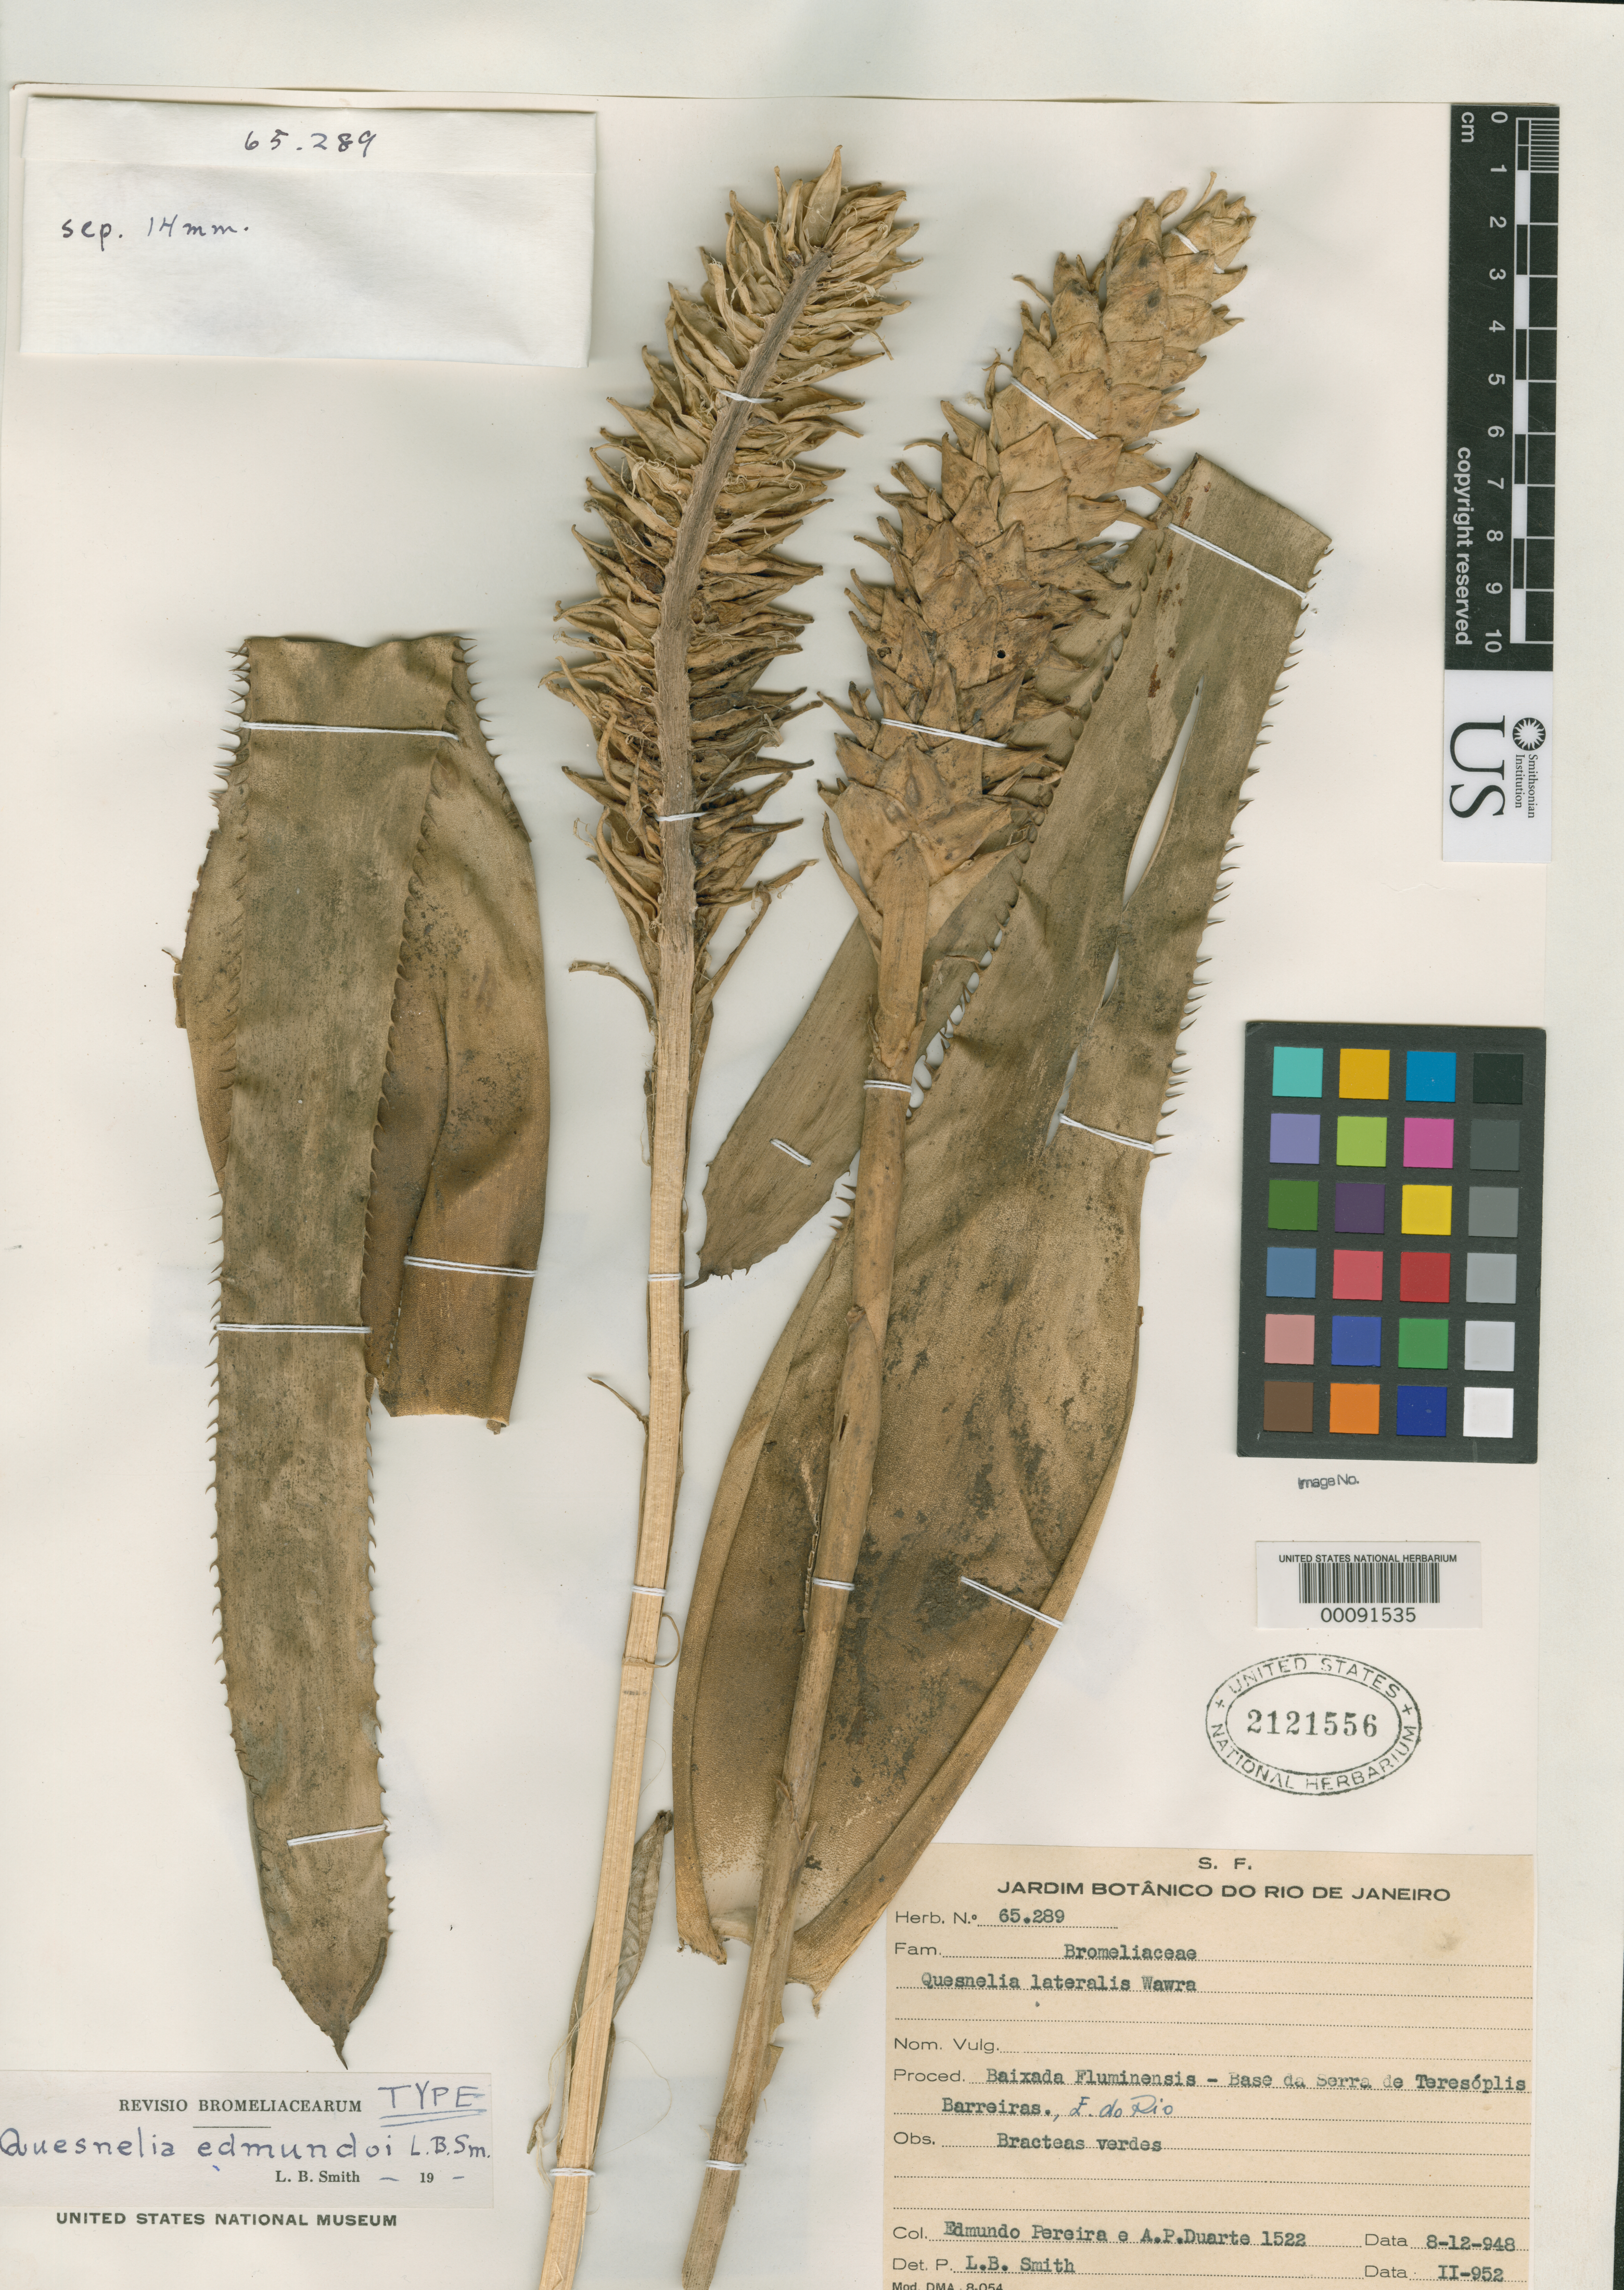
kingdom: Plantae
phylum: Tracheophyta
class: Liliopsida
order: Poales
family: Bromeliaceae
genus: Quesnelia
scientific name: Quesnelia edmundoi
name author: L.B. Sm.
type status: Holotype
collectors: E. Pereira & A. P. Duarte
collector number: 1522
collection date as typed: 08 Dec 1948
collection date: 1948-12-08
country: Brazil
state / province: Rio de Janeiro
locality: Serra de Teresopolis Barreiras.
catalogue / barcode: US 2121556